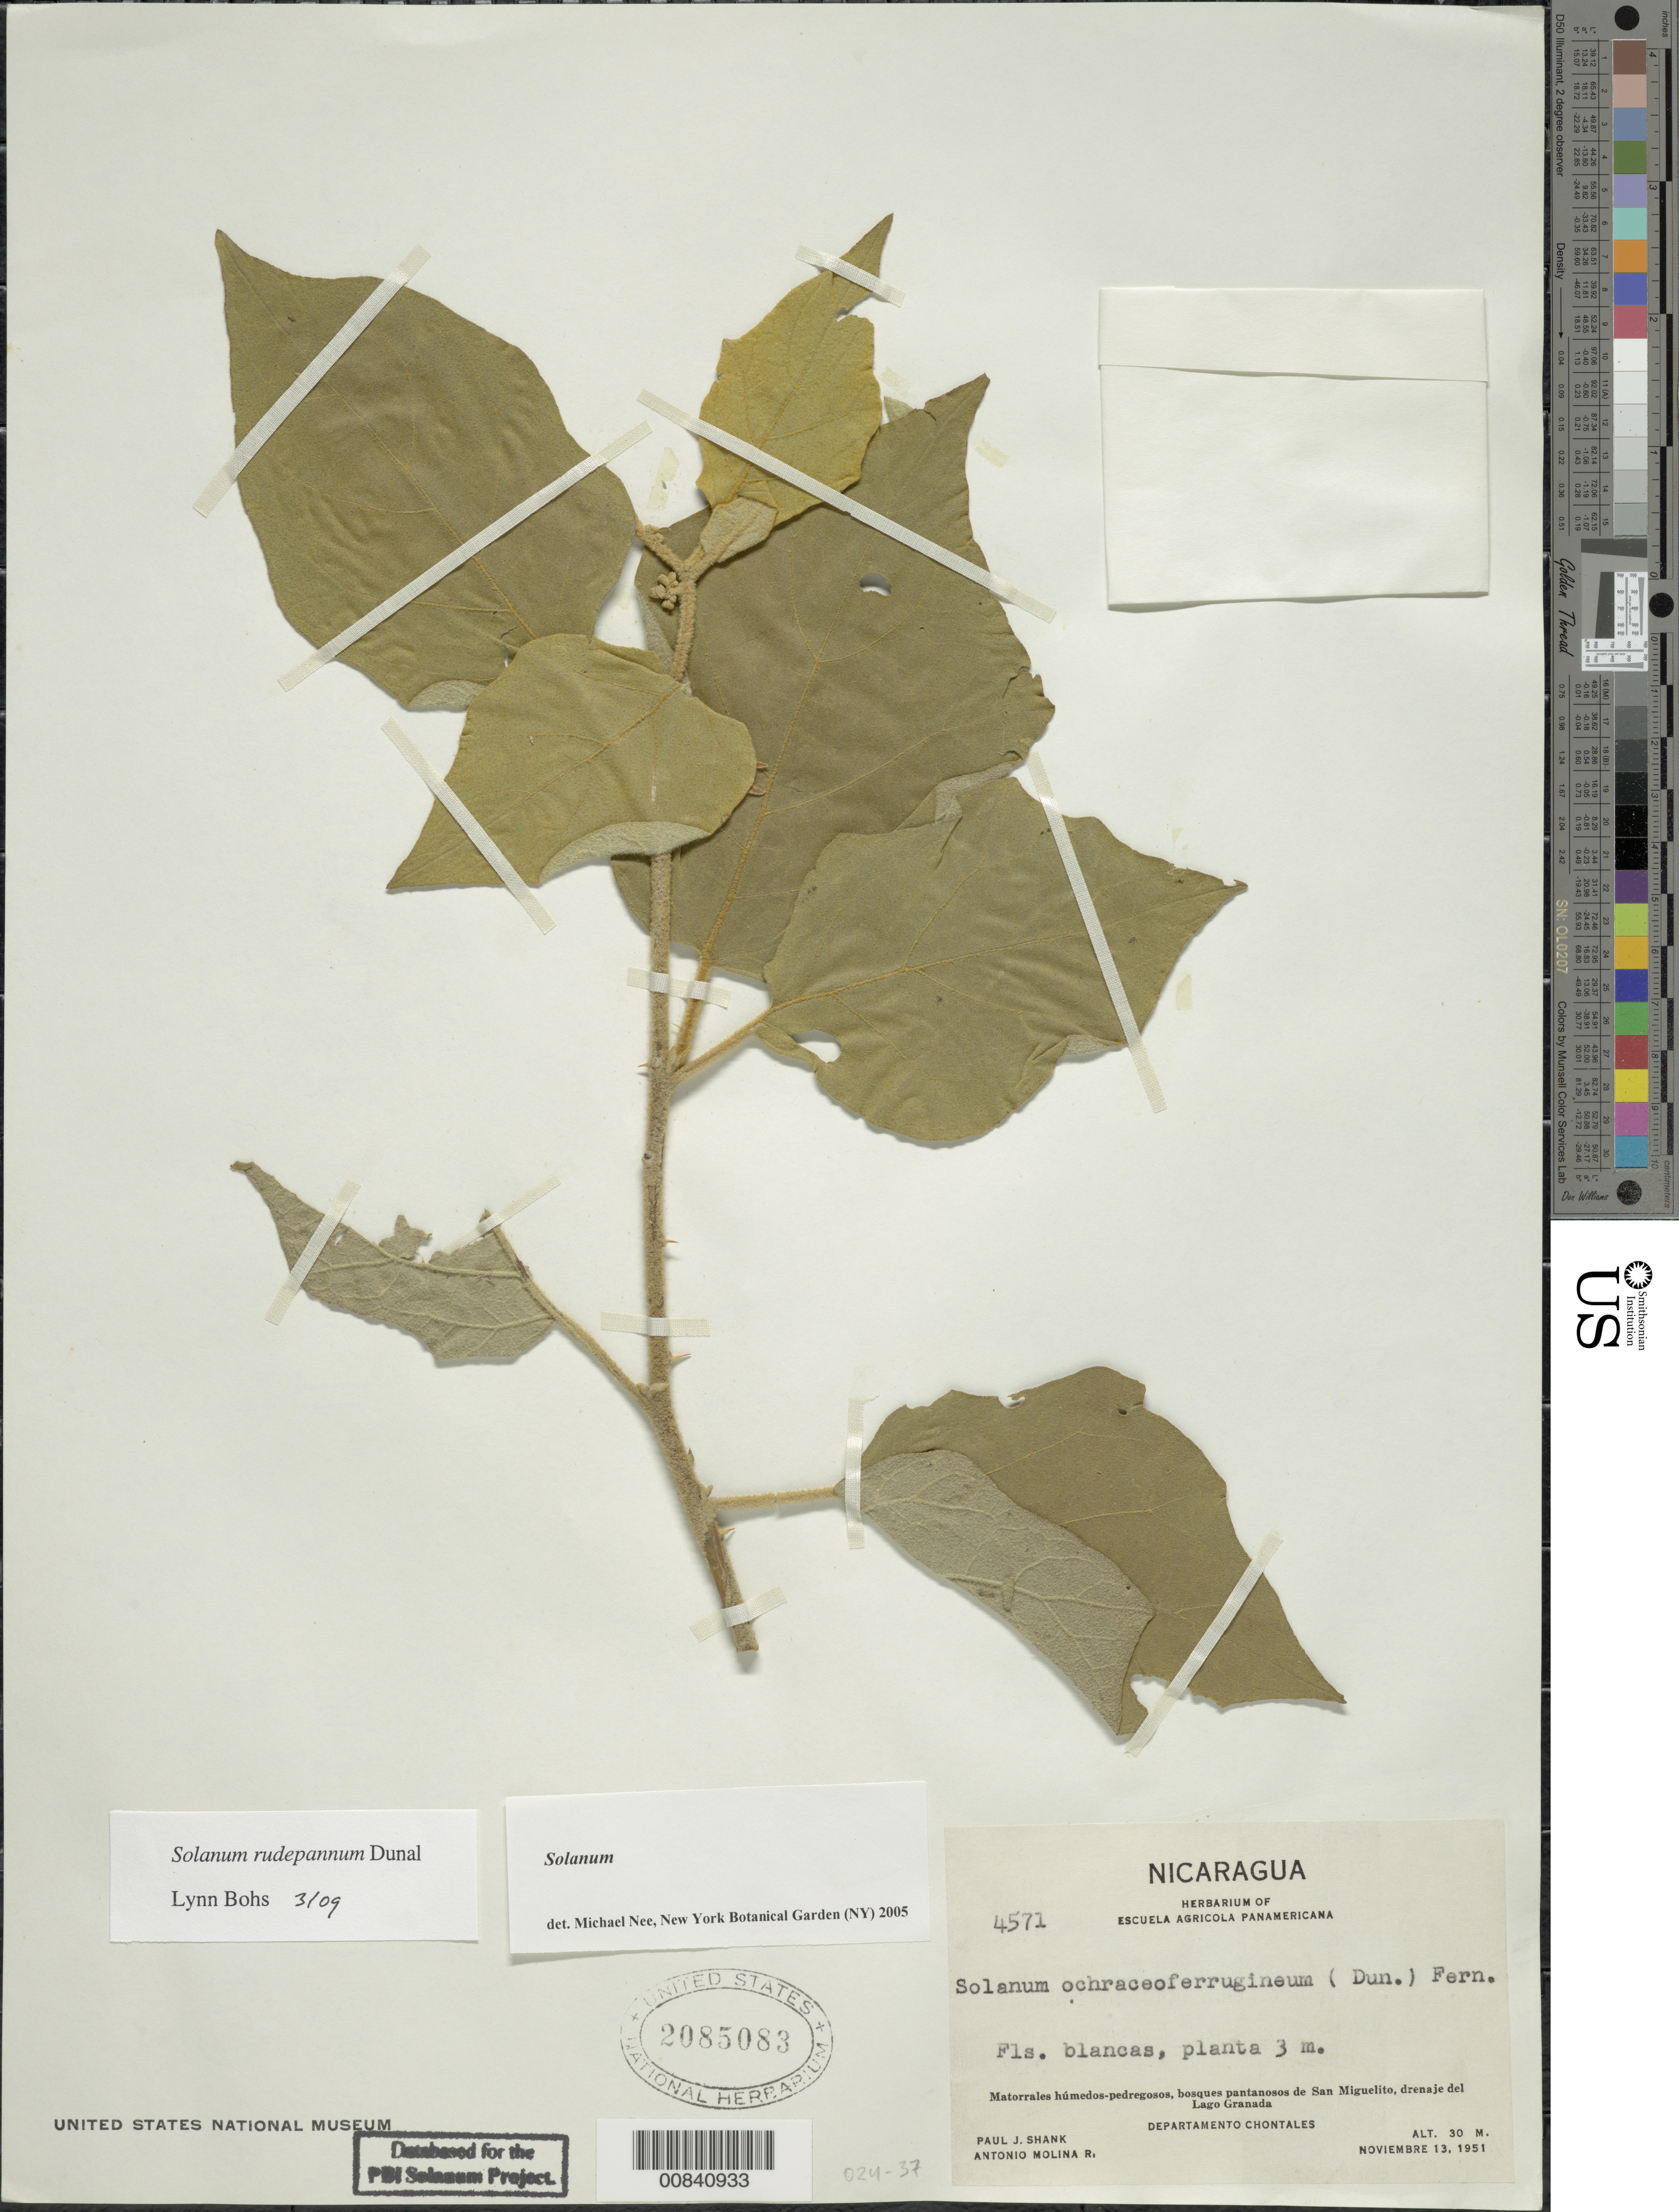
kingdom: Plantae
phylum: Tracheophyta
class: Magnoliopsida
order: Solanales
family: Solanaceae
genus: Solanum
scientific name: Solanum rudepannum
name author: Dunal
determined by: Bohs, L. A.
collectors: P. J. Shank & A. Molina R.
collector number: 4571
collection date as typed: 13 Nov 1951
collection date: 1951-11-13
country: Nicaragua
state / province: Chontales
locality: Bosques pantanosos de San Miguelito, drenaje del Lago Granada.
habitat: Matorrales humedos-pedregosos.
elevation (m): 30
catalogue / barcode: US 2085083